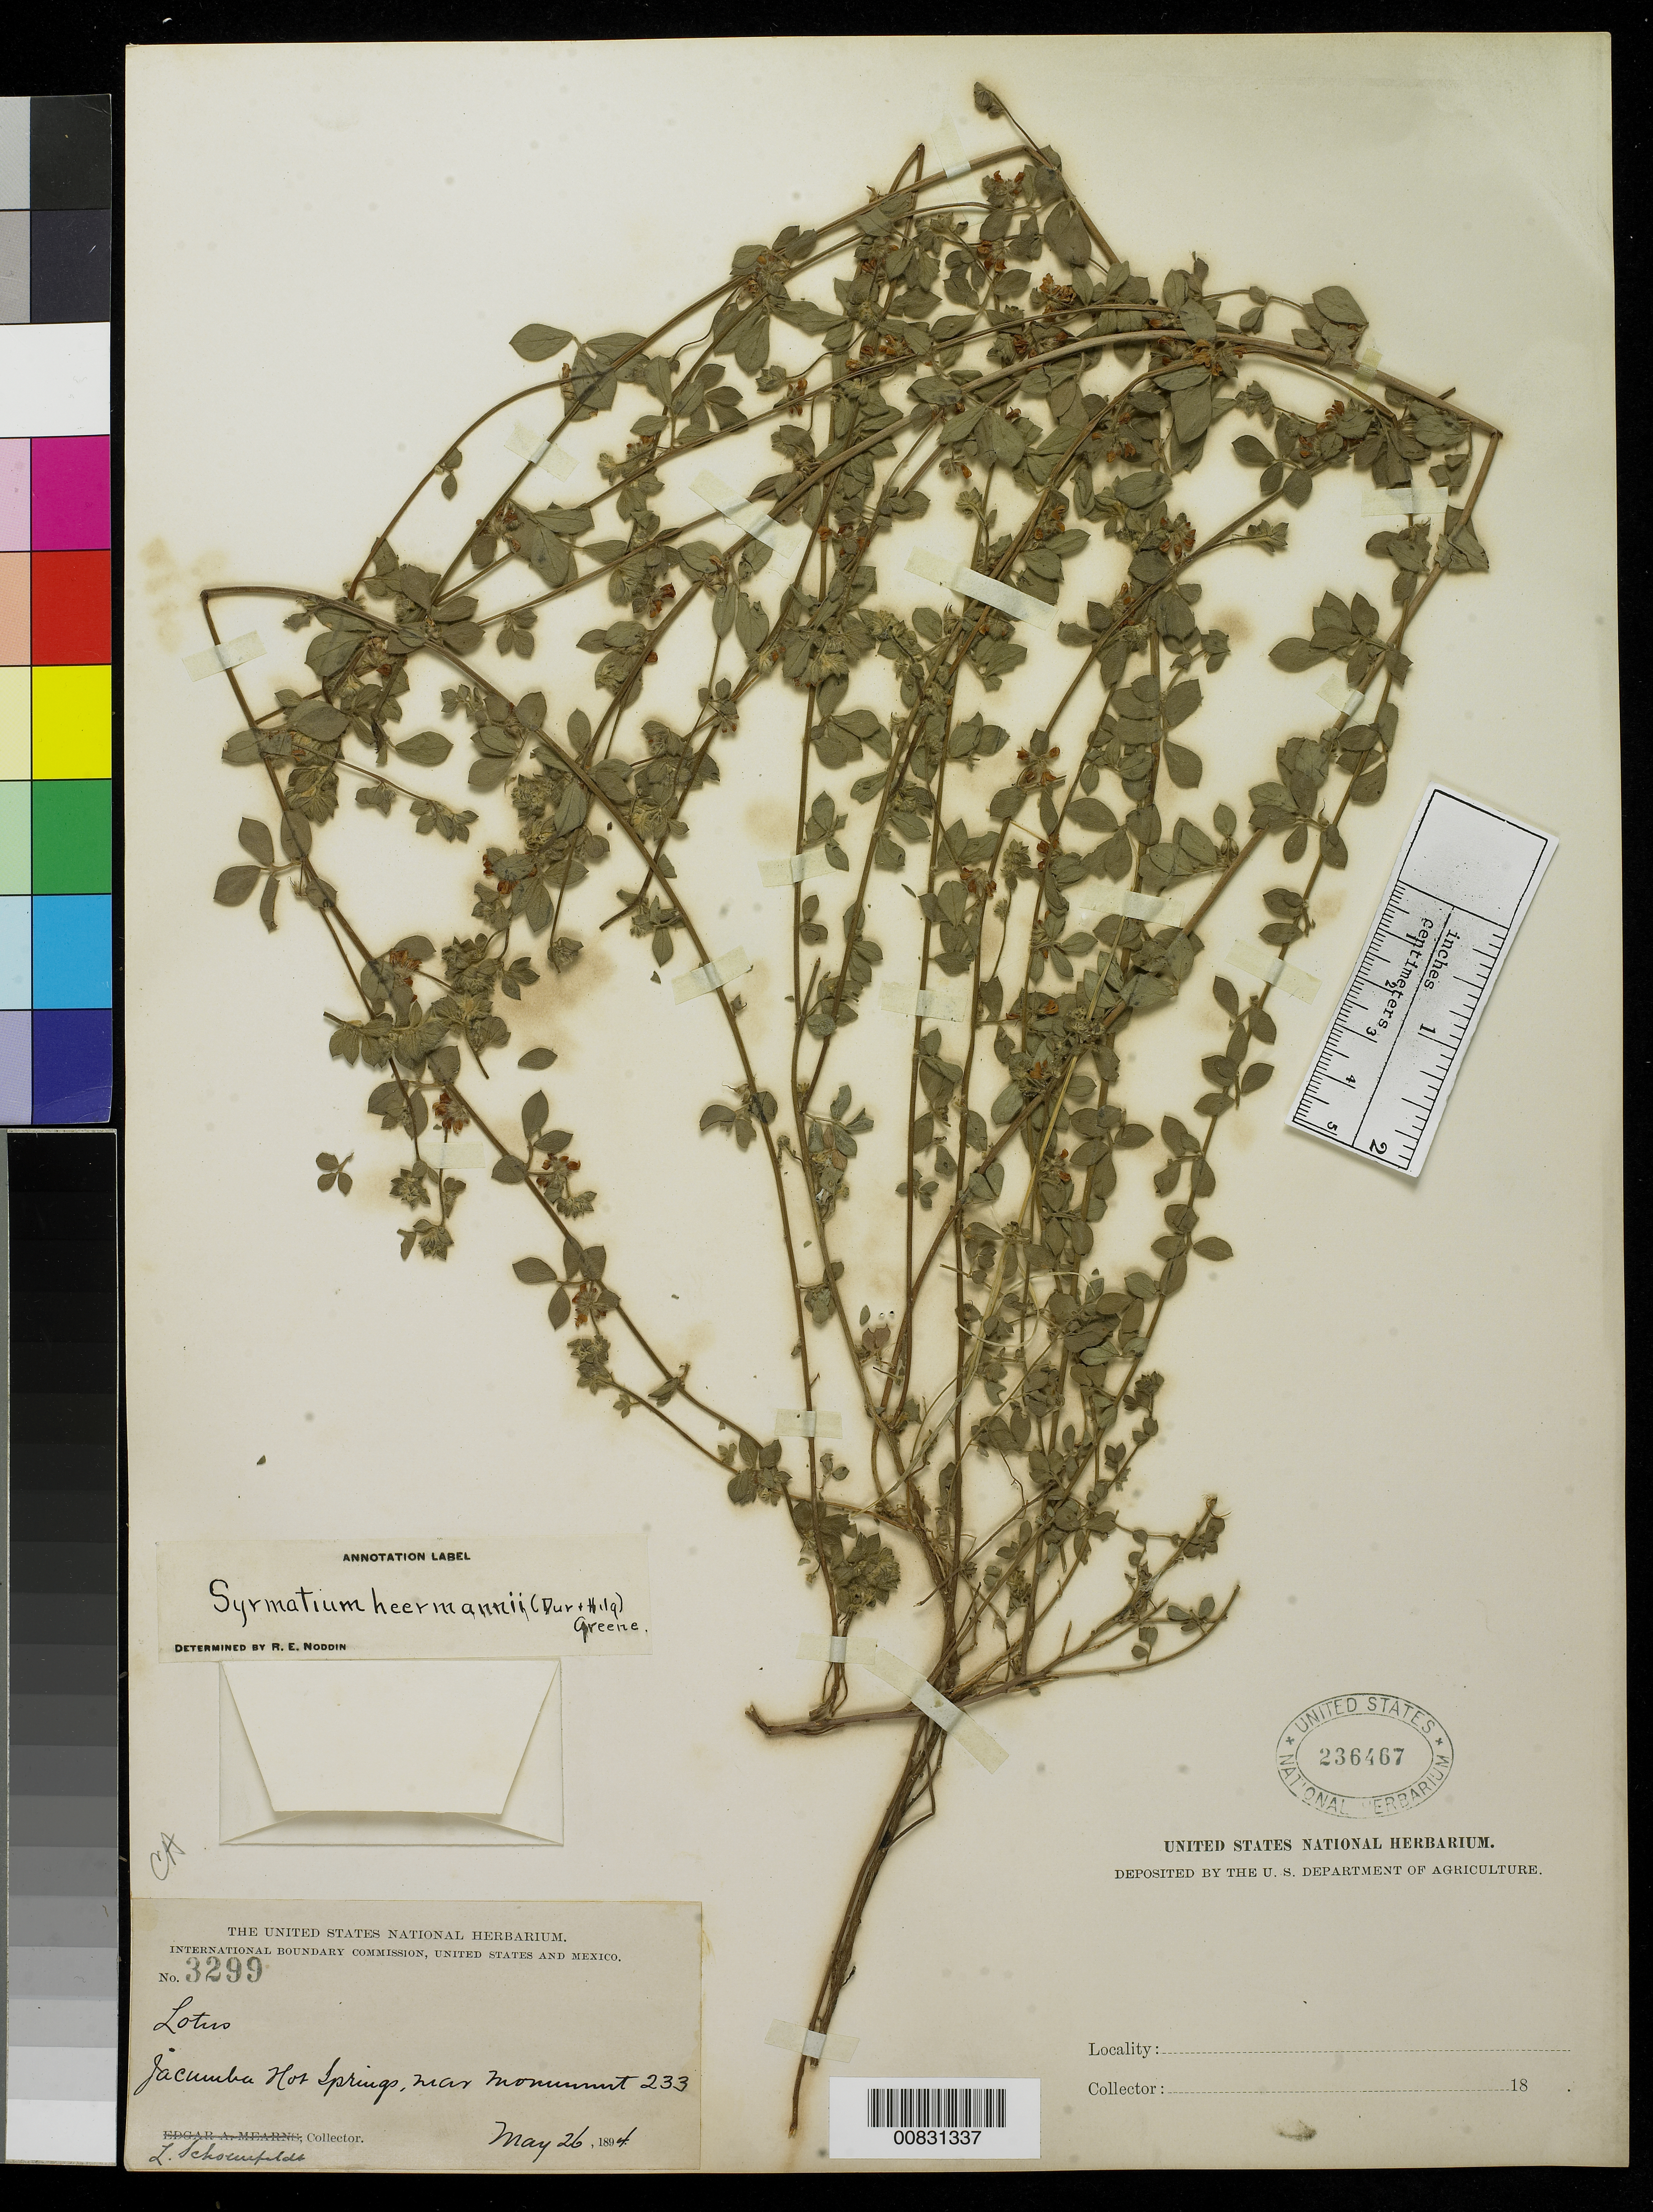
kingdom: Plantae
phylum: Tracheophyta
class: Magnoliopsida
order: Fabales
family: Fabaceae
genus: Syrmatium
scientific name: Syrmatium tomentosum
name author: (Hook. & Arn.) Vogel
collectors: L. Schoenfeldt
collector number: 3299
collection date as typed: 26 May 1894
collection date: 1894-05-26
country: United States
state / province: California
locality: Jacumba Hot Springs, Near monument 233.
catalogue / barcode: US 236467